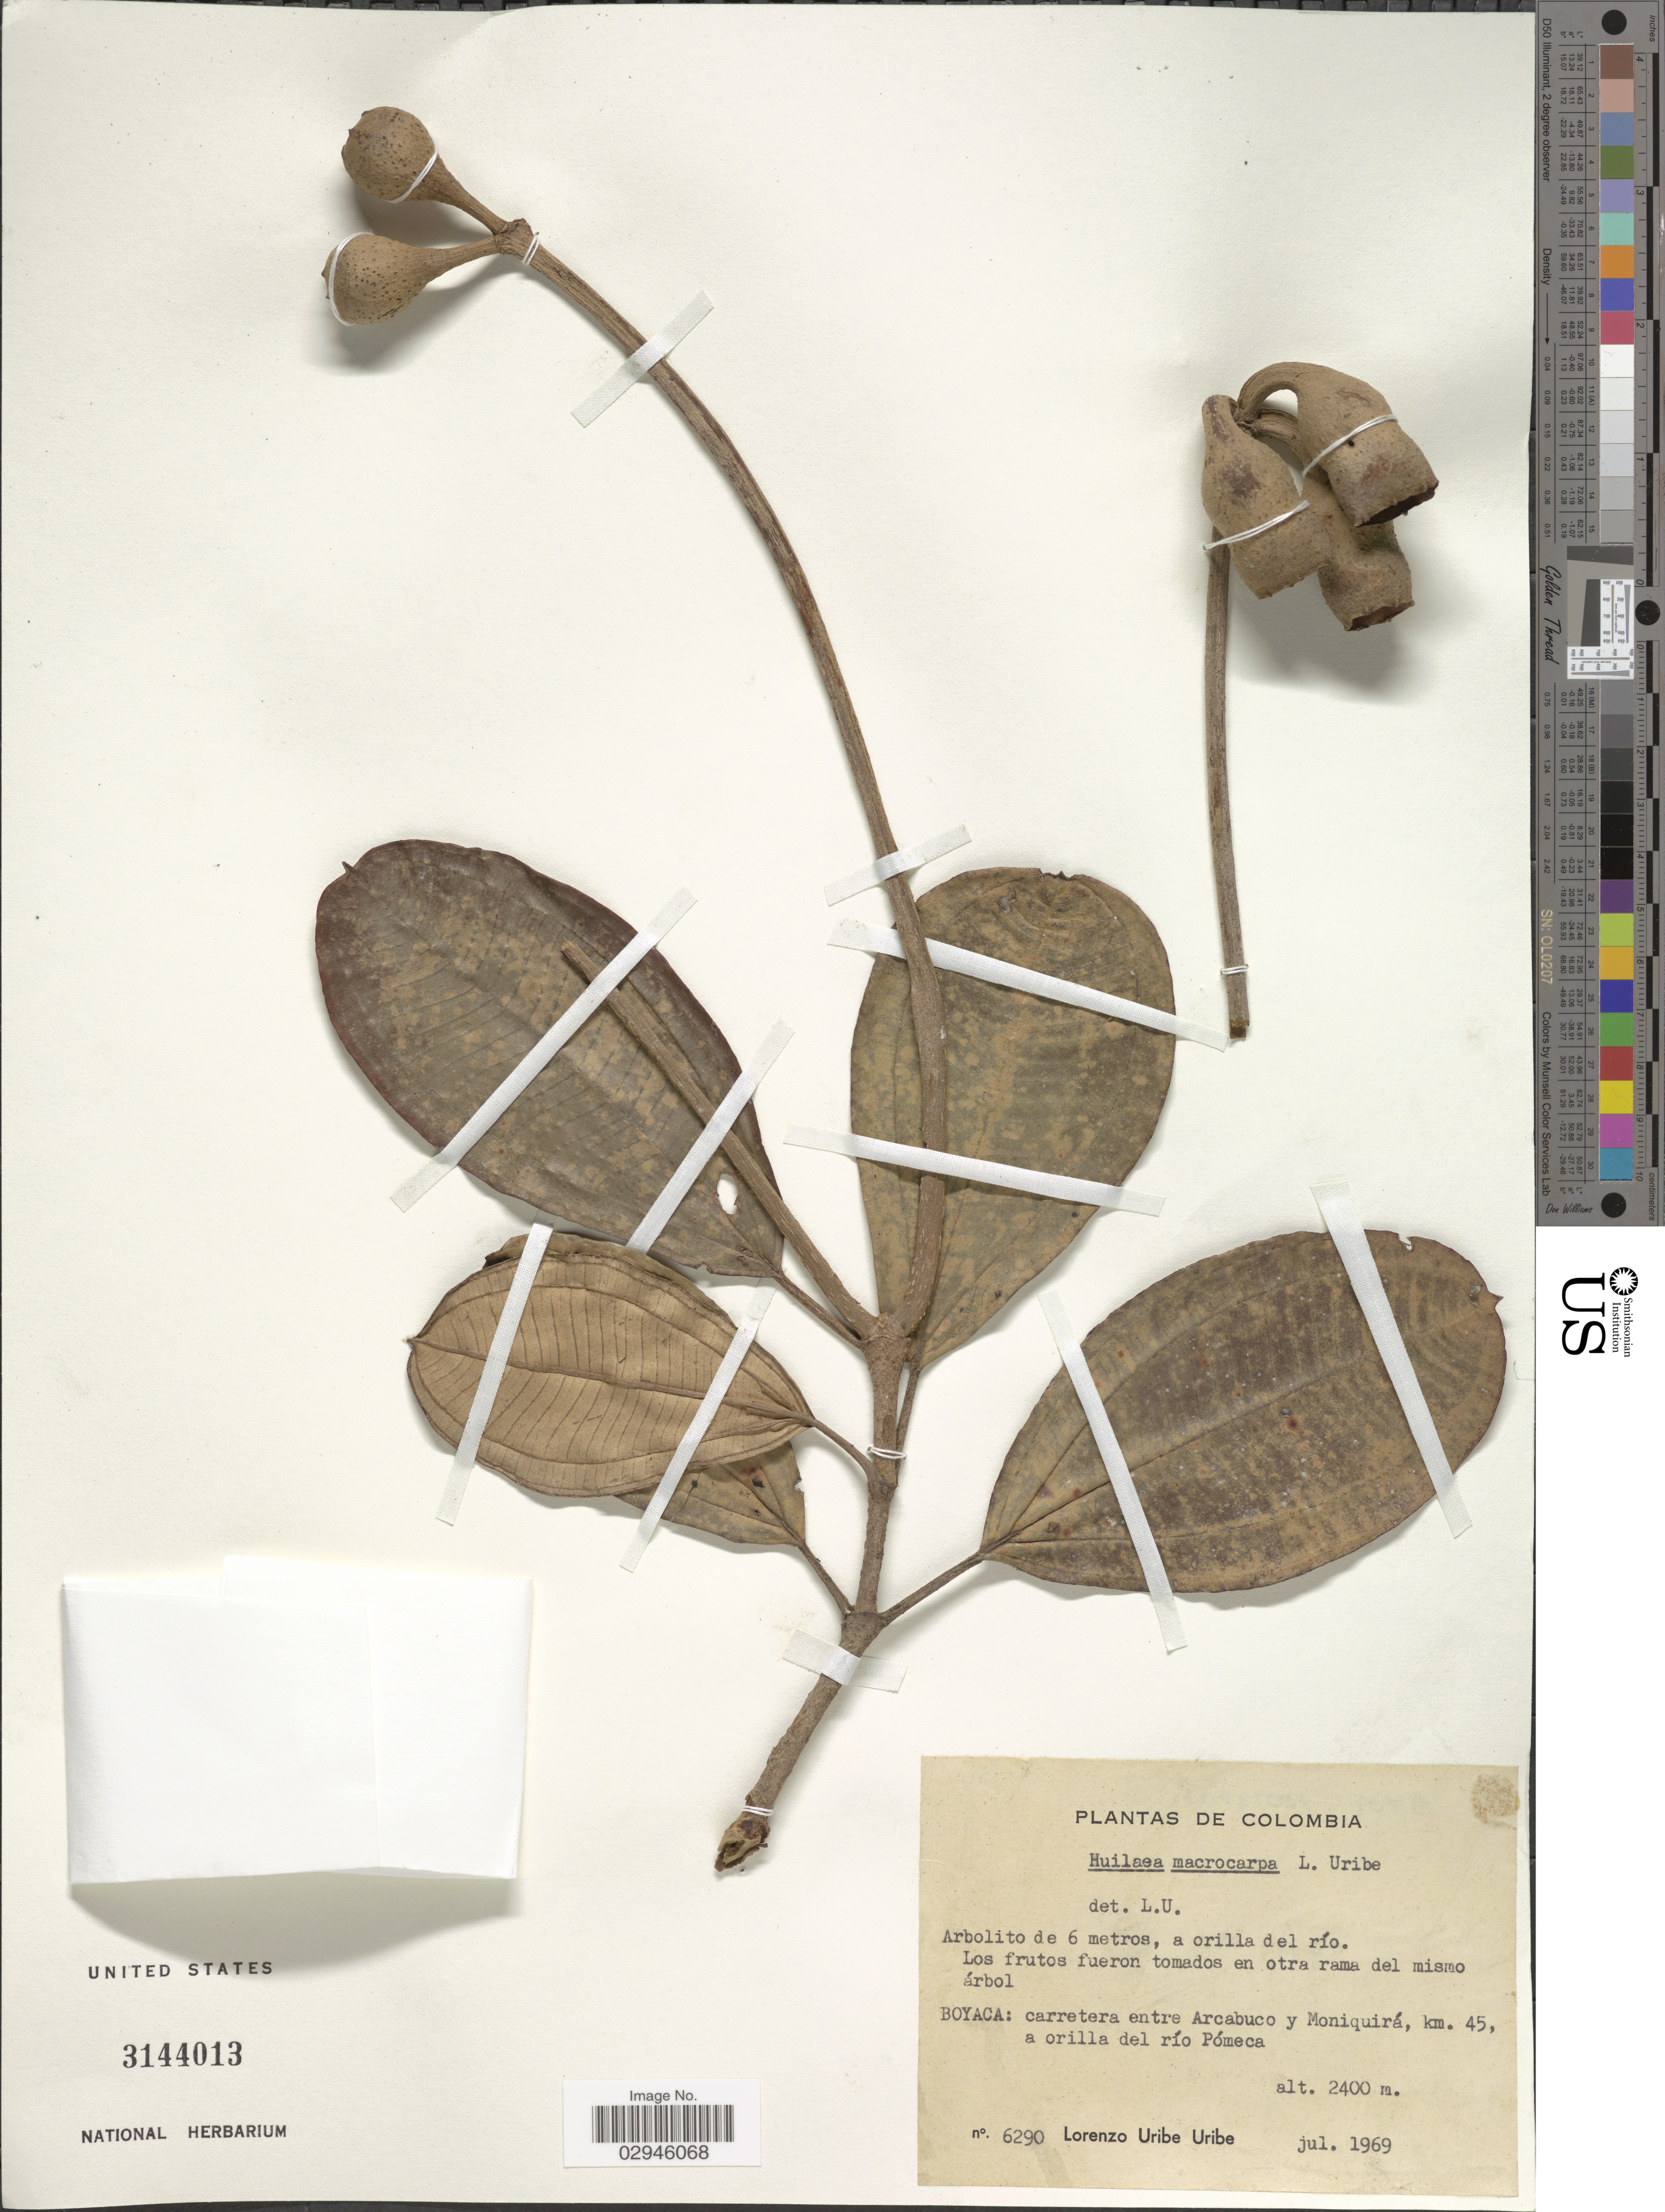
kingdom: Plantae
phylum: Tracheophyta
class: Magnoliopsida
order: Myrtales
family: Melastomataceae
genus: Chalybea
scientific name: Chalybea macrocarpa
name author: (L. Uribe) M.E. Morales & Penneys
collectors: L. Uribe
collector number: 6290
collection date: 1969-07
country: Colombia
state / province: Boyacá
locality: Carretera entre Arcabuco y Moniquirá, km. 45, a orilla del río Pómeca.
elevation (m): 2400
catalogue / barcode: US 3144013